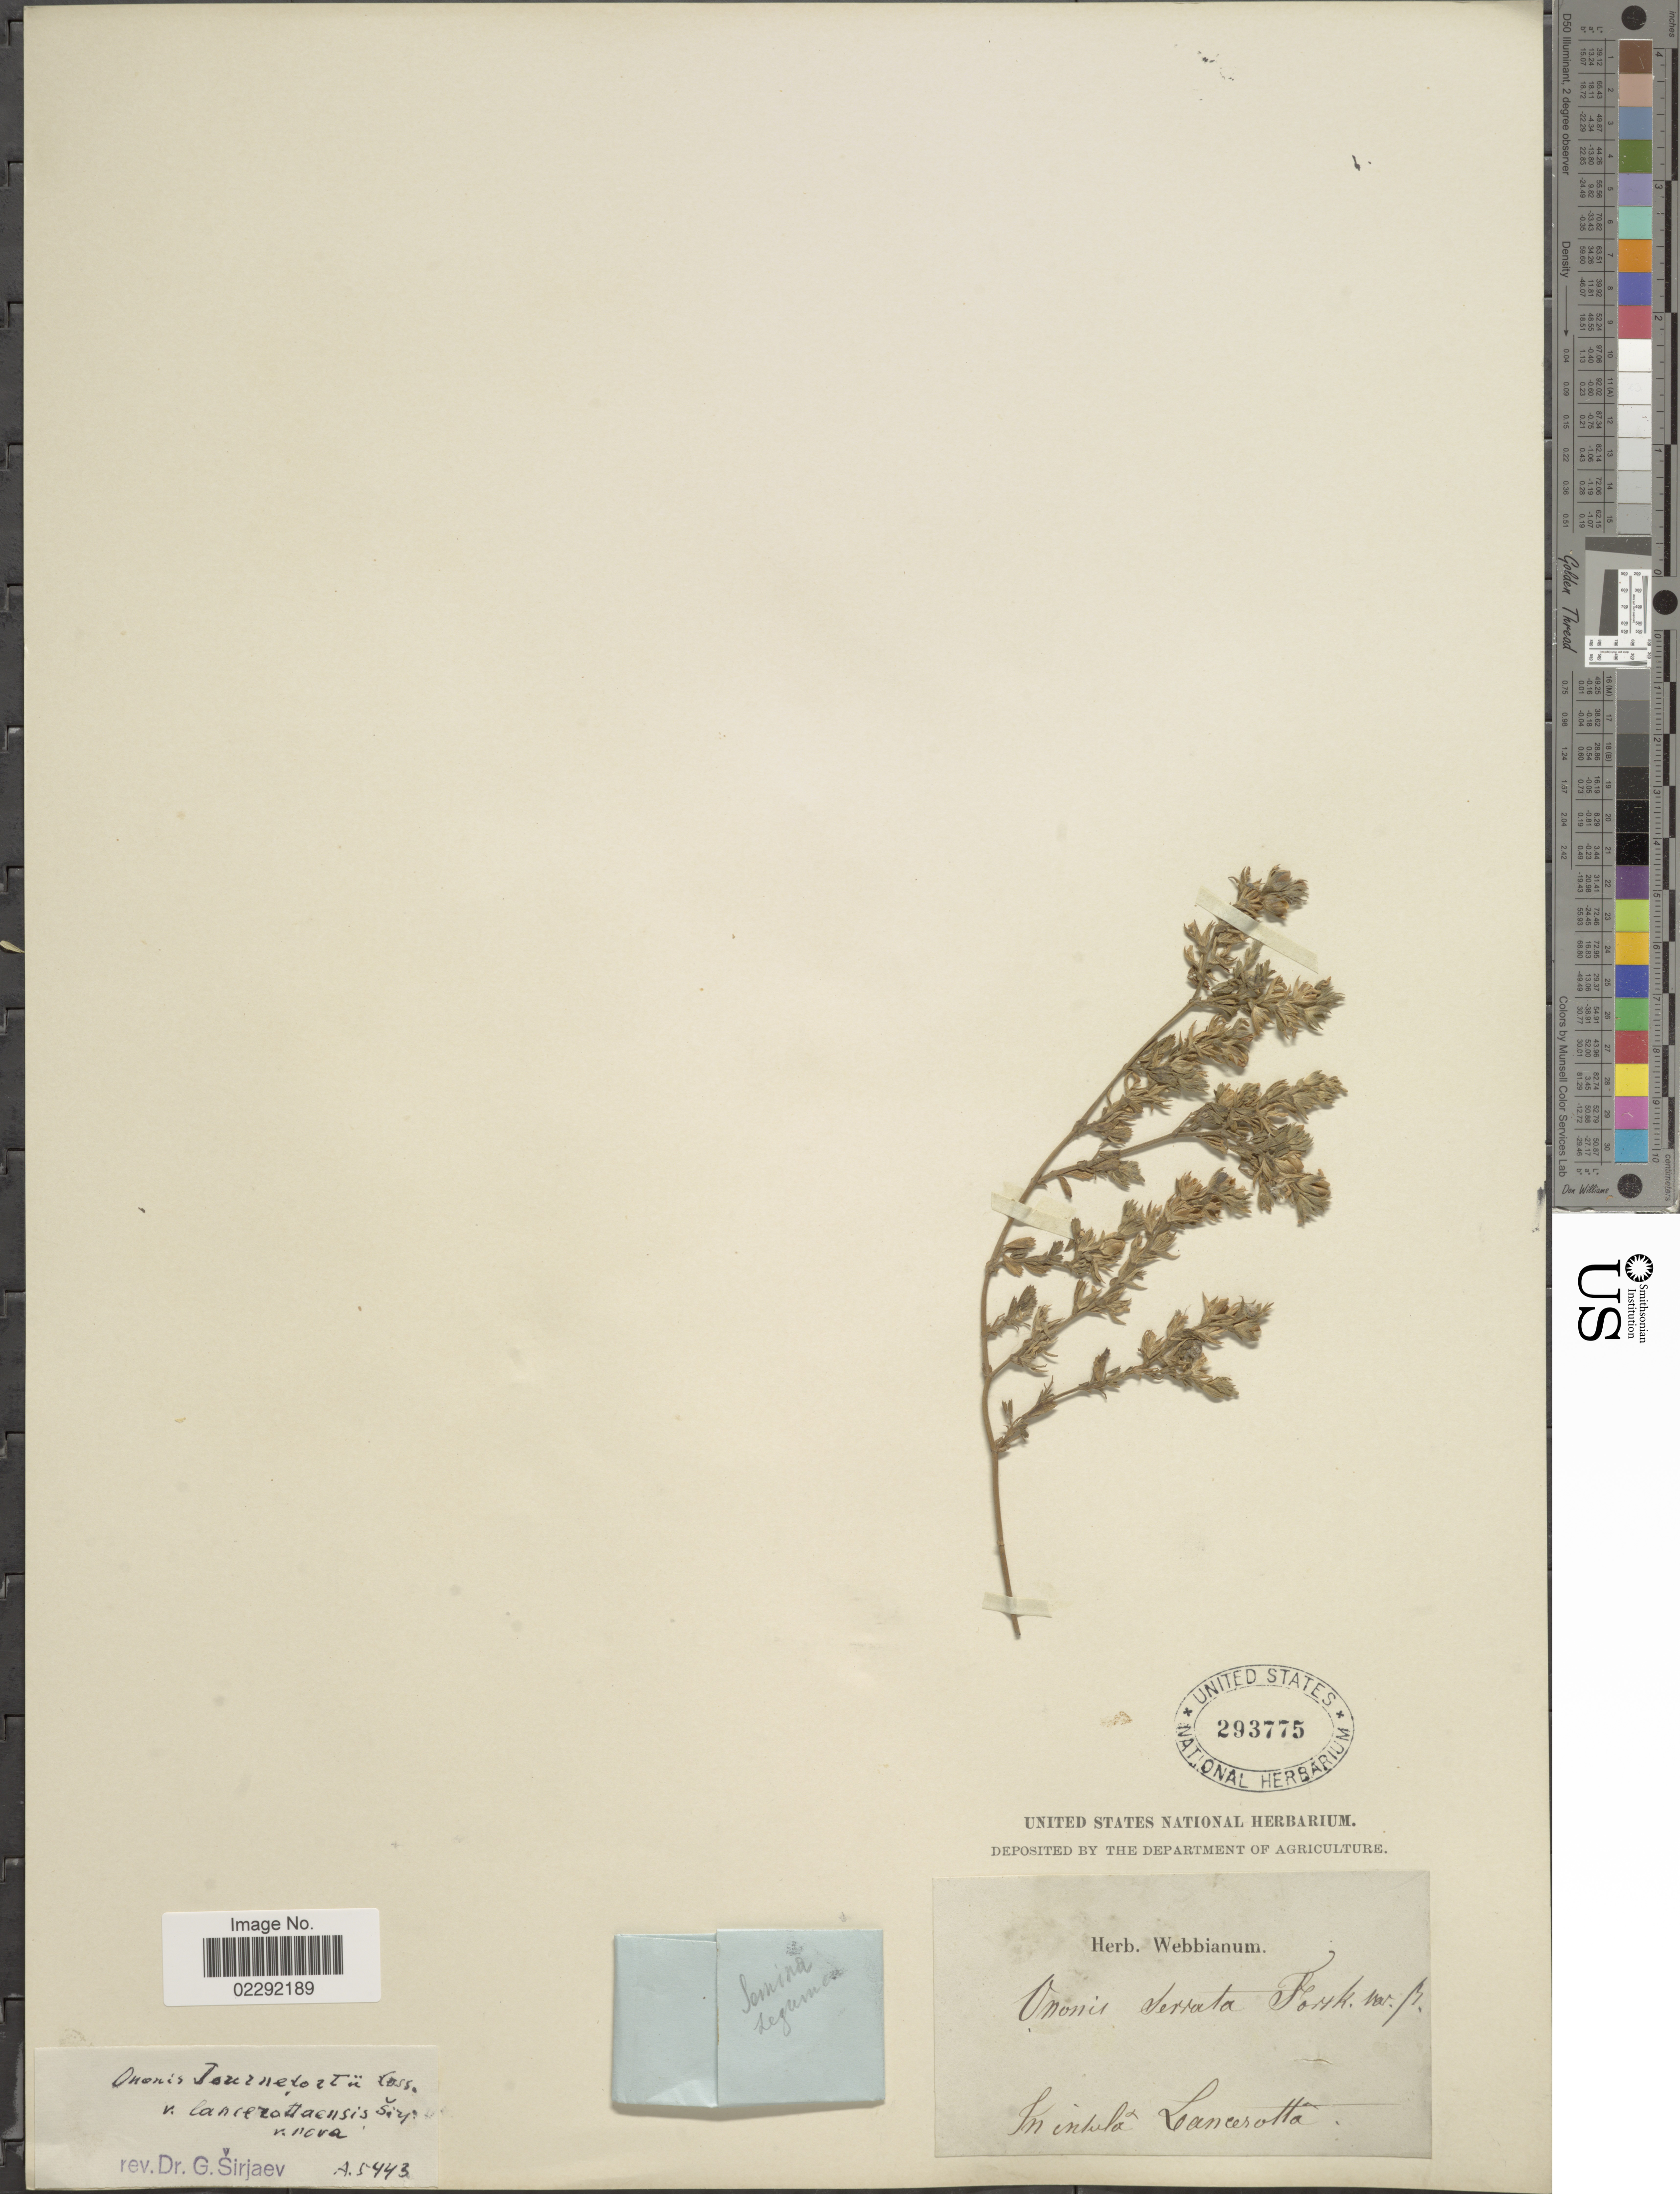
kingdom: Plantae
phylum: Tracheophyta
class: Magnoliopsida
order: Fabales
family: Fabaceae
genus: Ononis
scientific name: Ononis tournefortii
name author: Coss.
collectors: Ex herb. Webbianum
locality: In incula Lancerotta. [interpreted]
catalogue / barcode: US 293775